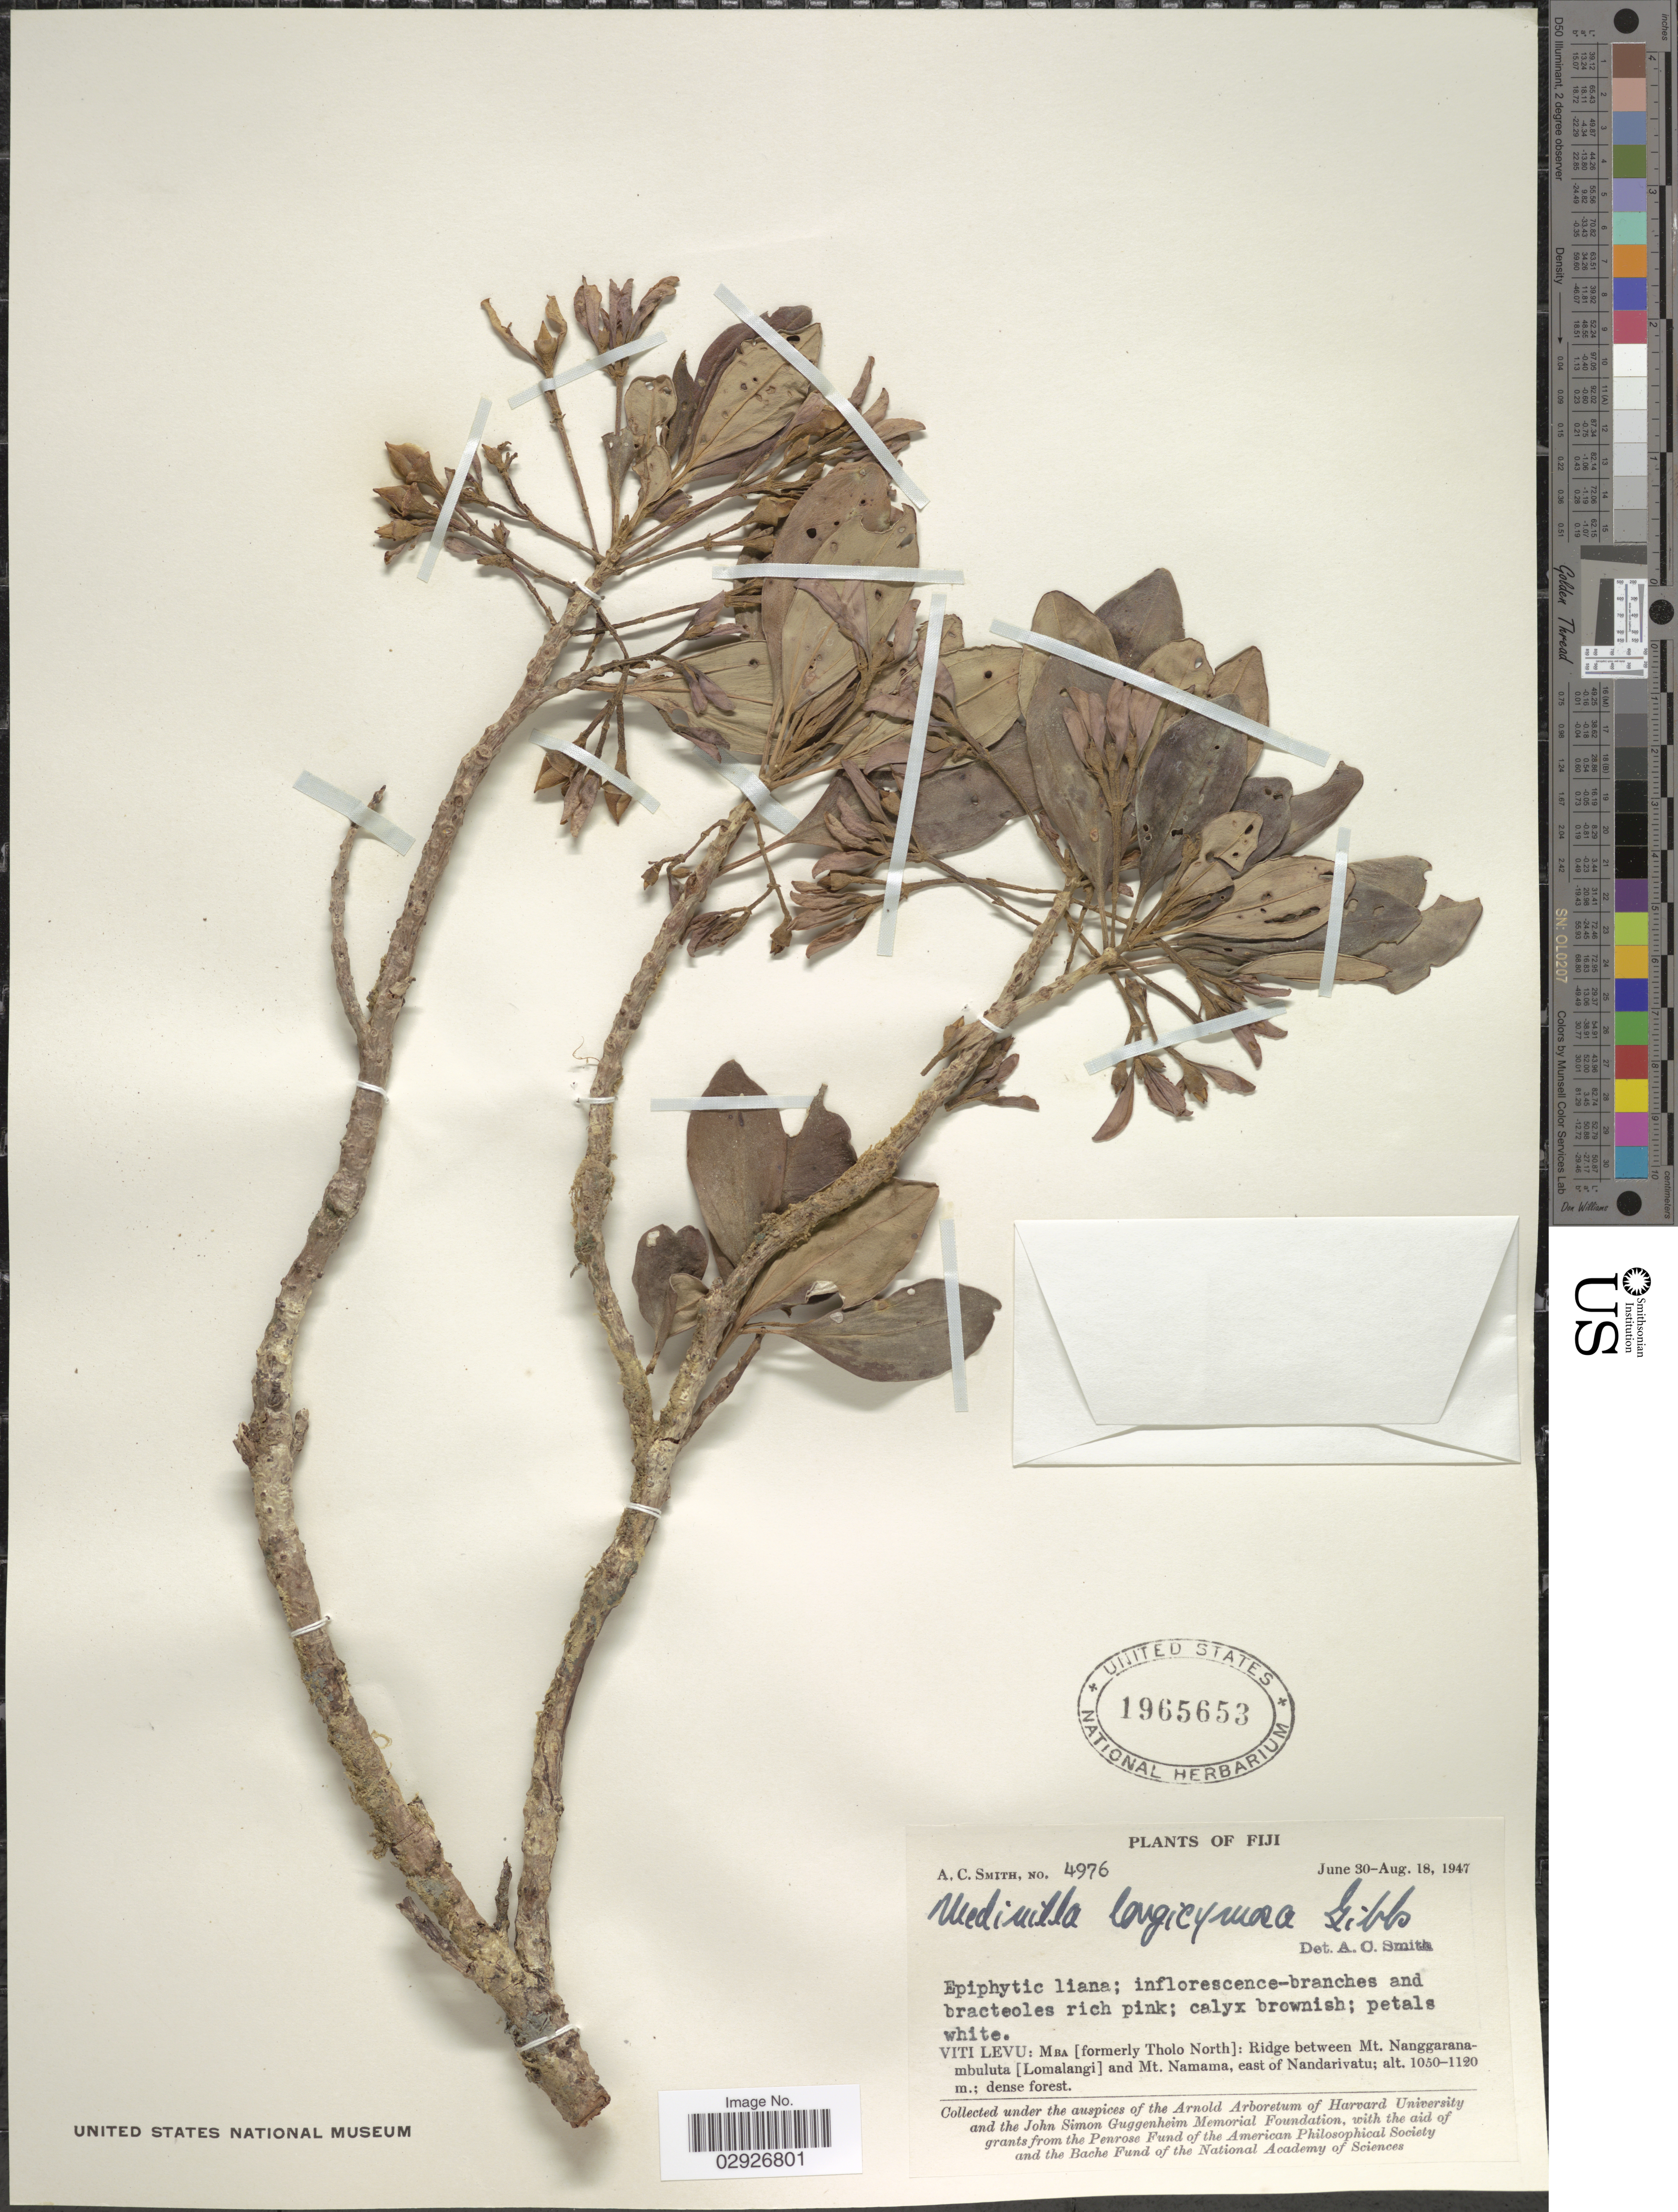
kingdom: Plantae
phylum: Tracheophyta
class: Magnoliopsida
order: Myrtales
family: Melastomataceae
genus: Medinilla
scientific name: Medinilla longicymosa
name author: Gibbs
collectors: A. C. Smith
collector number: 4976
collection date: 1947-06-30/1947-08-18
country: Fiji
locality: Viti Levu: Mba [formerly Tholo North]: Ridge between Mt. Nanggarana-mbuluta [Lomalangi] and Mt. Namama, east of Nandarivatu.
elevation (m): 1050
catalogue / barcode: US 1965653